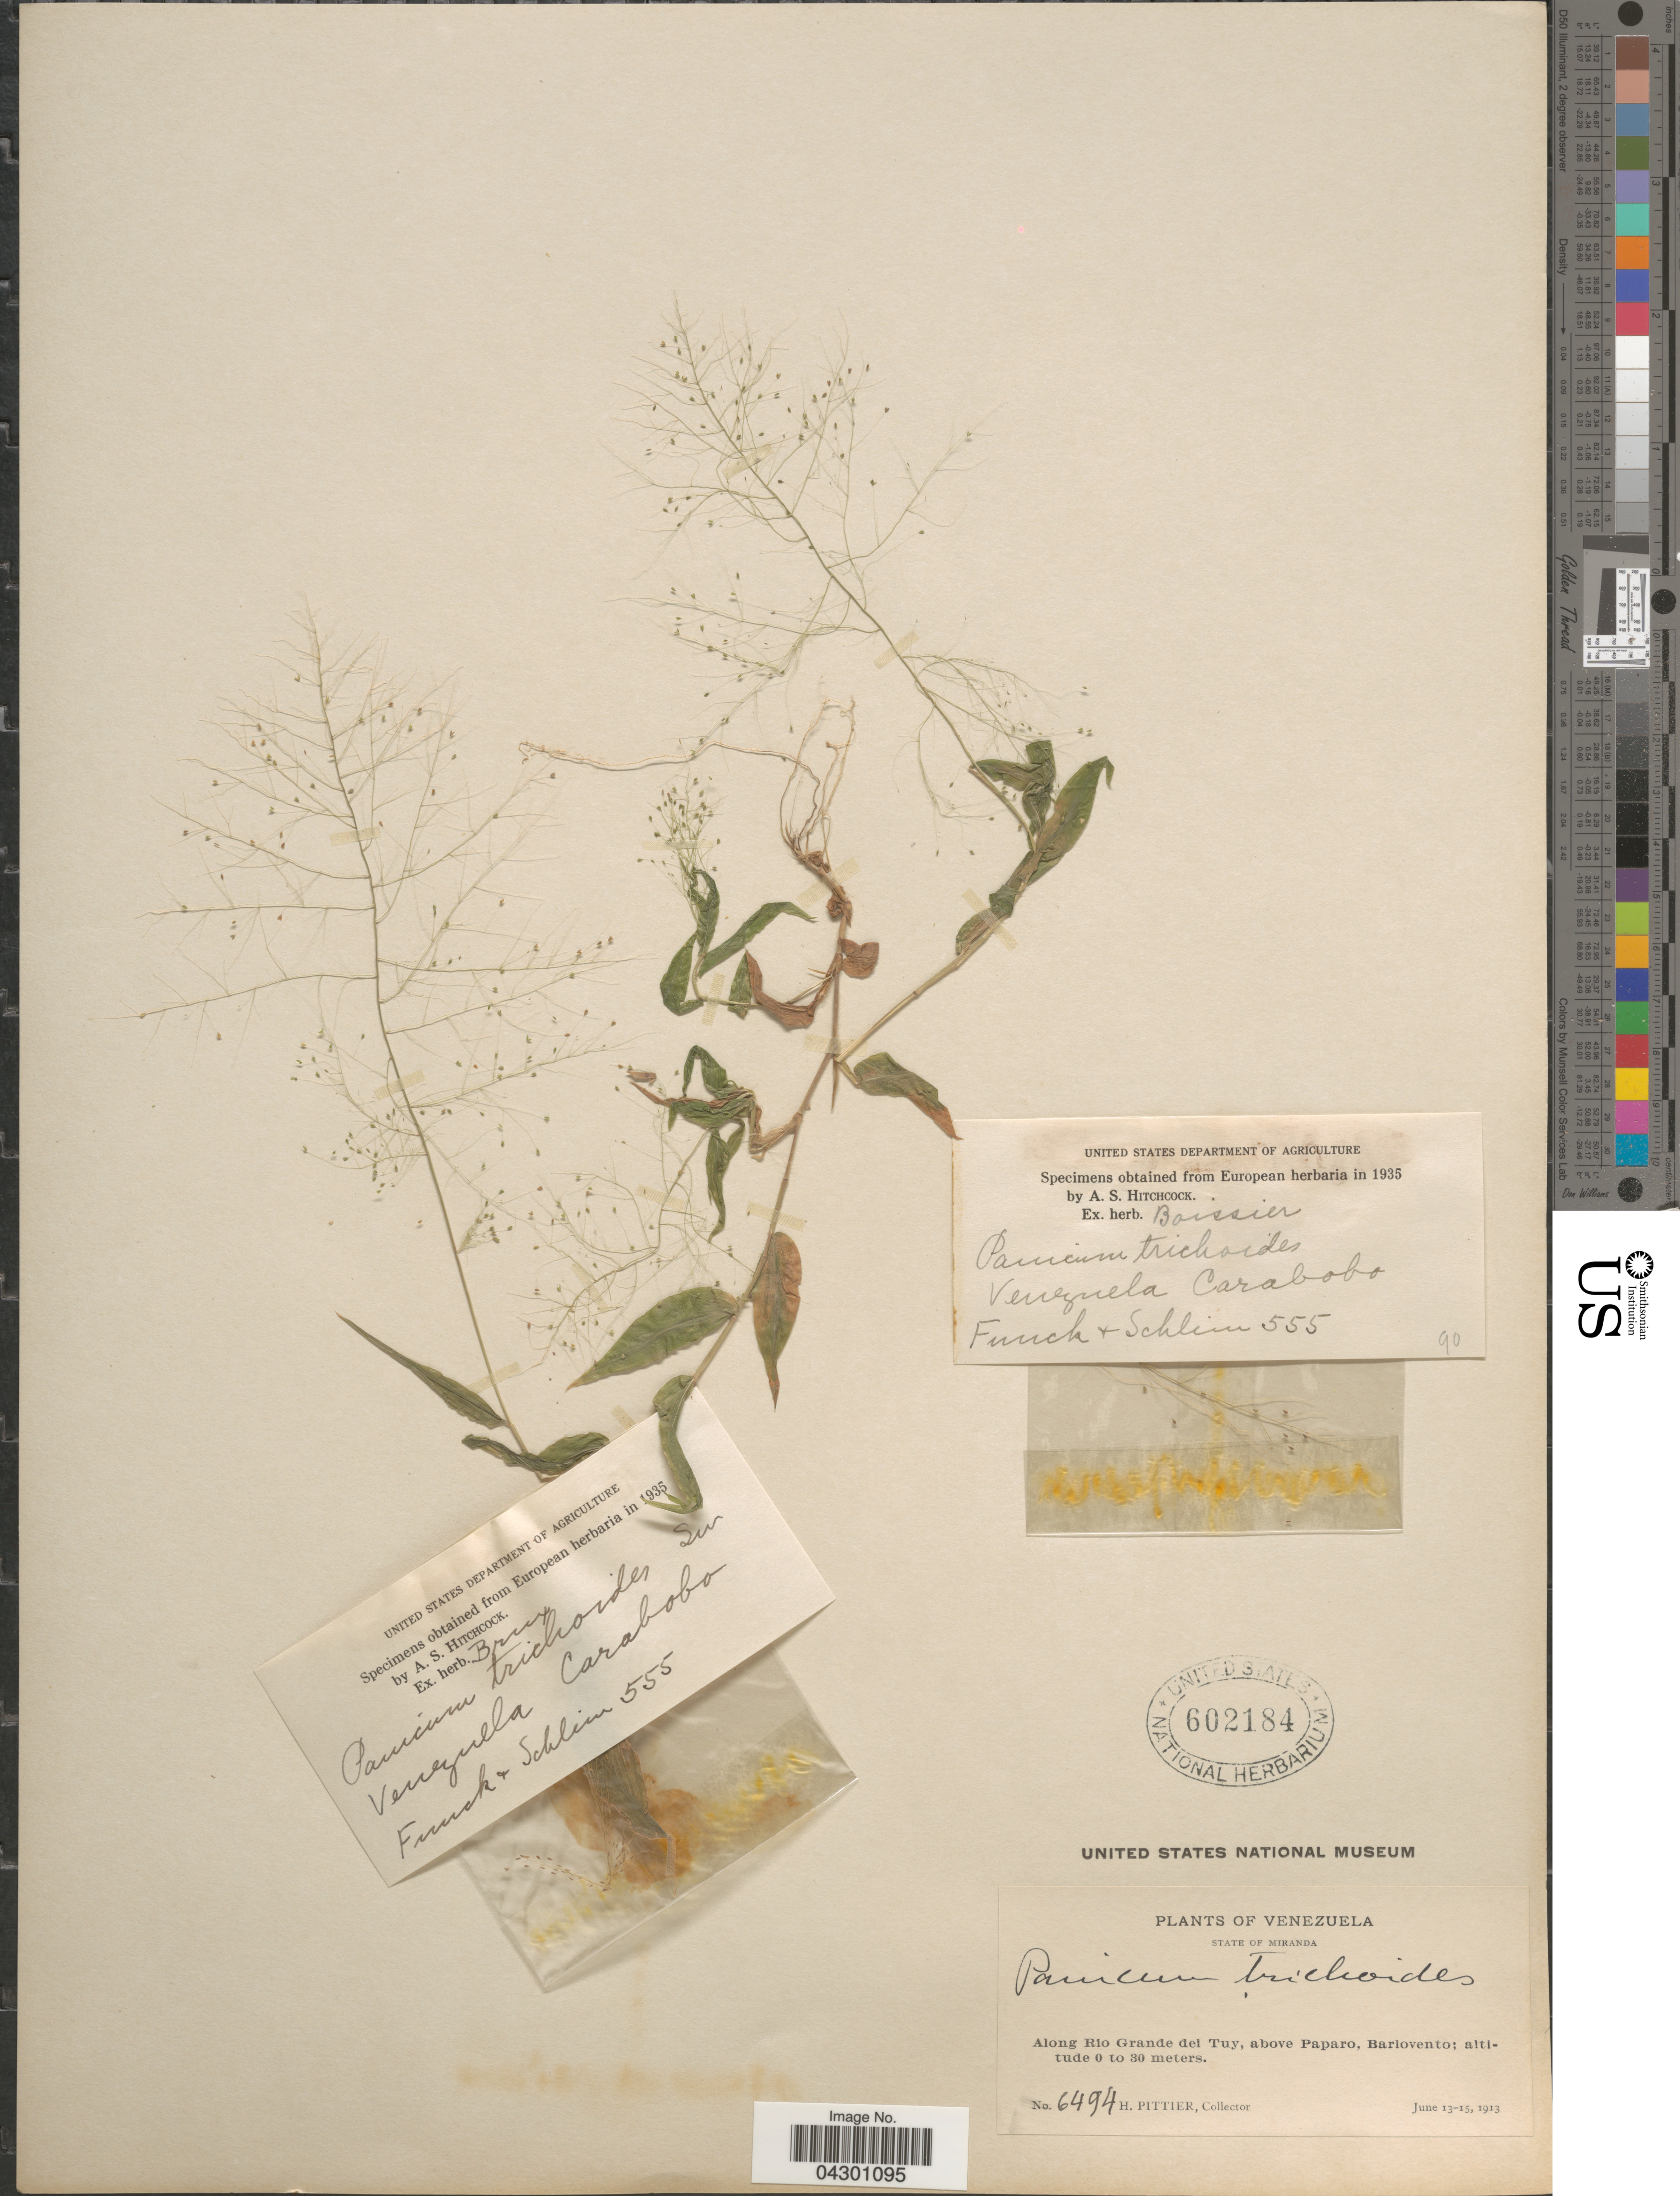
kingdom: Plantae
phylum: Tracheophyta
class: Liliopsida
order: Poales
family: Poaceae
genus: Panicum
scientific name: Panicum trichoides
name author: Sw.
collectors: -. Funck & Schlim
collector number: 555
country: Venezuela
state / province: Carabobo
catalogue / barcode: US 602184